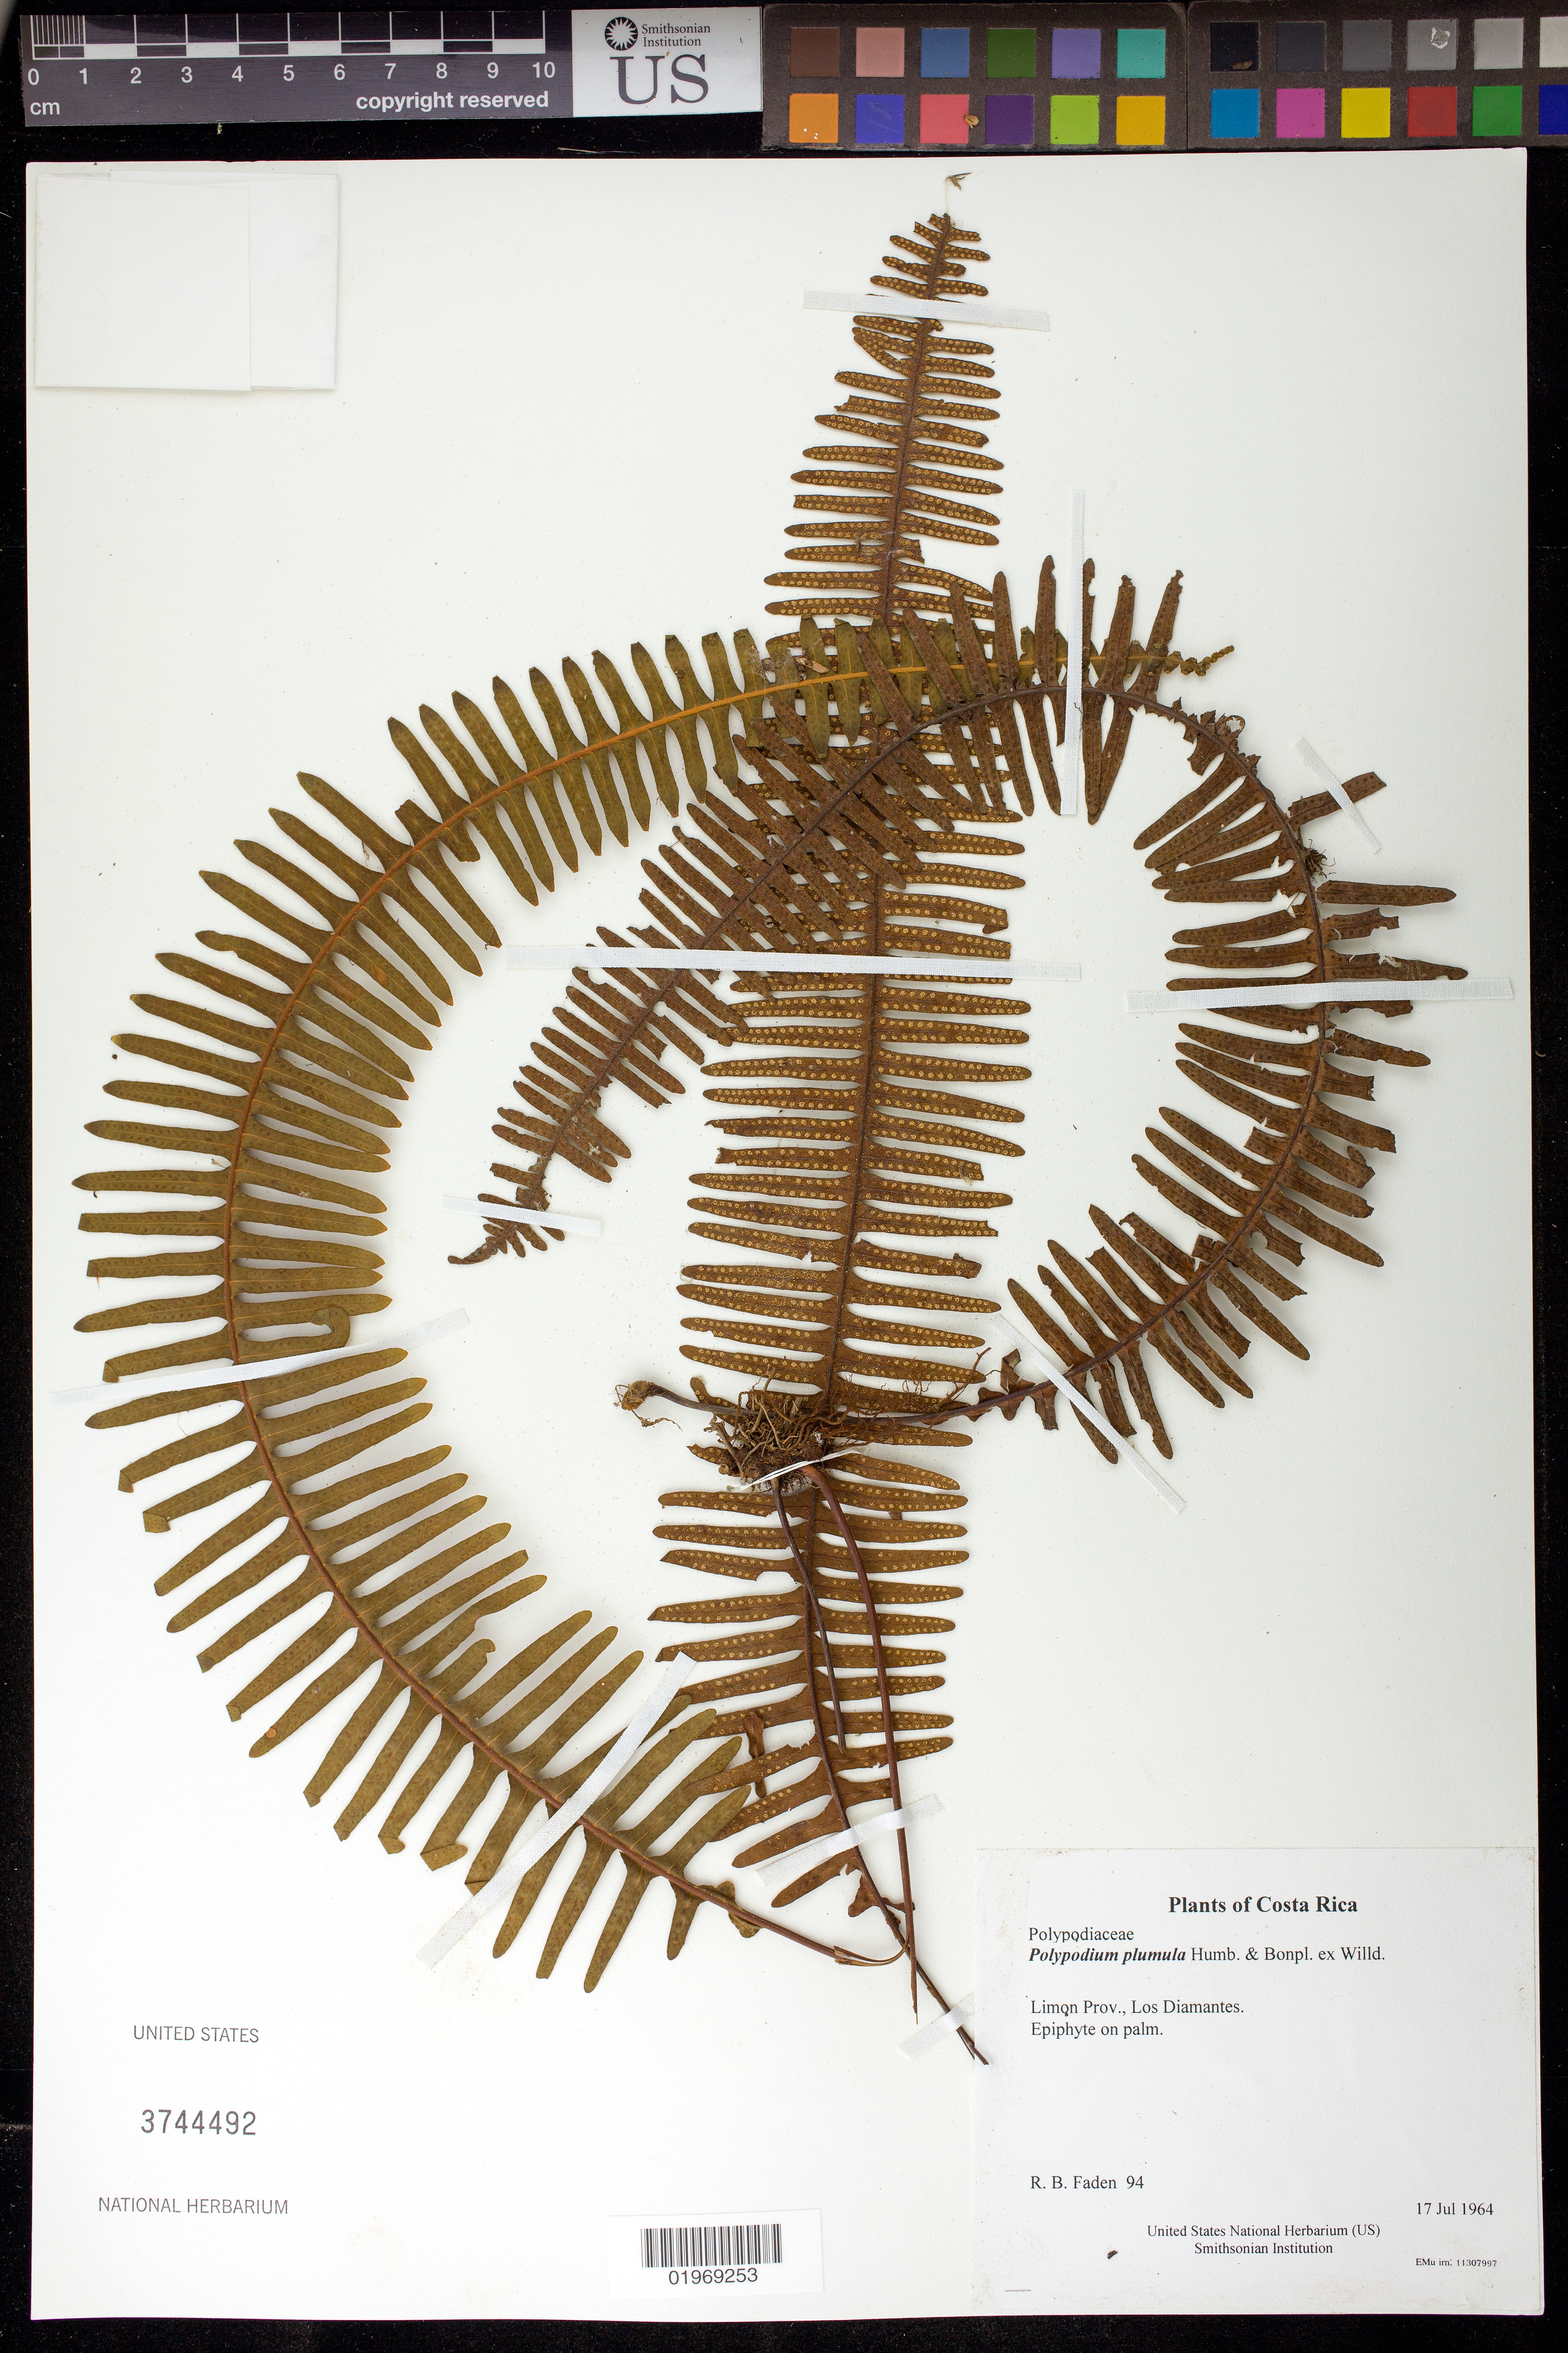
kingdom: Plantae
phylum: Tracheophyta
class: Polypodiopsida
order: Polypodiales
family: Polypodiaceae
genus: Pecluma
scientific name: Pecluma struthionis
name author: (L.) M.G. Price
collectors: R. B. Faden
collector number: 94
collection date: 1964-07-17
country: Costa Rica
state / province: Limon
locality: Los Diamantes.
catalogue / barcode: US 3744492